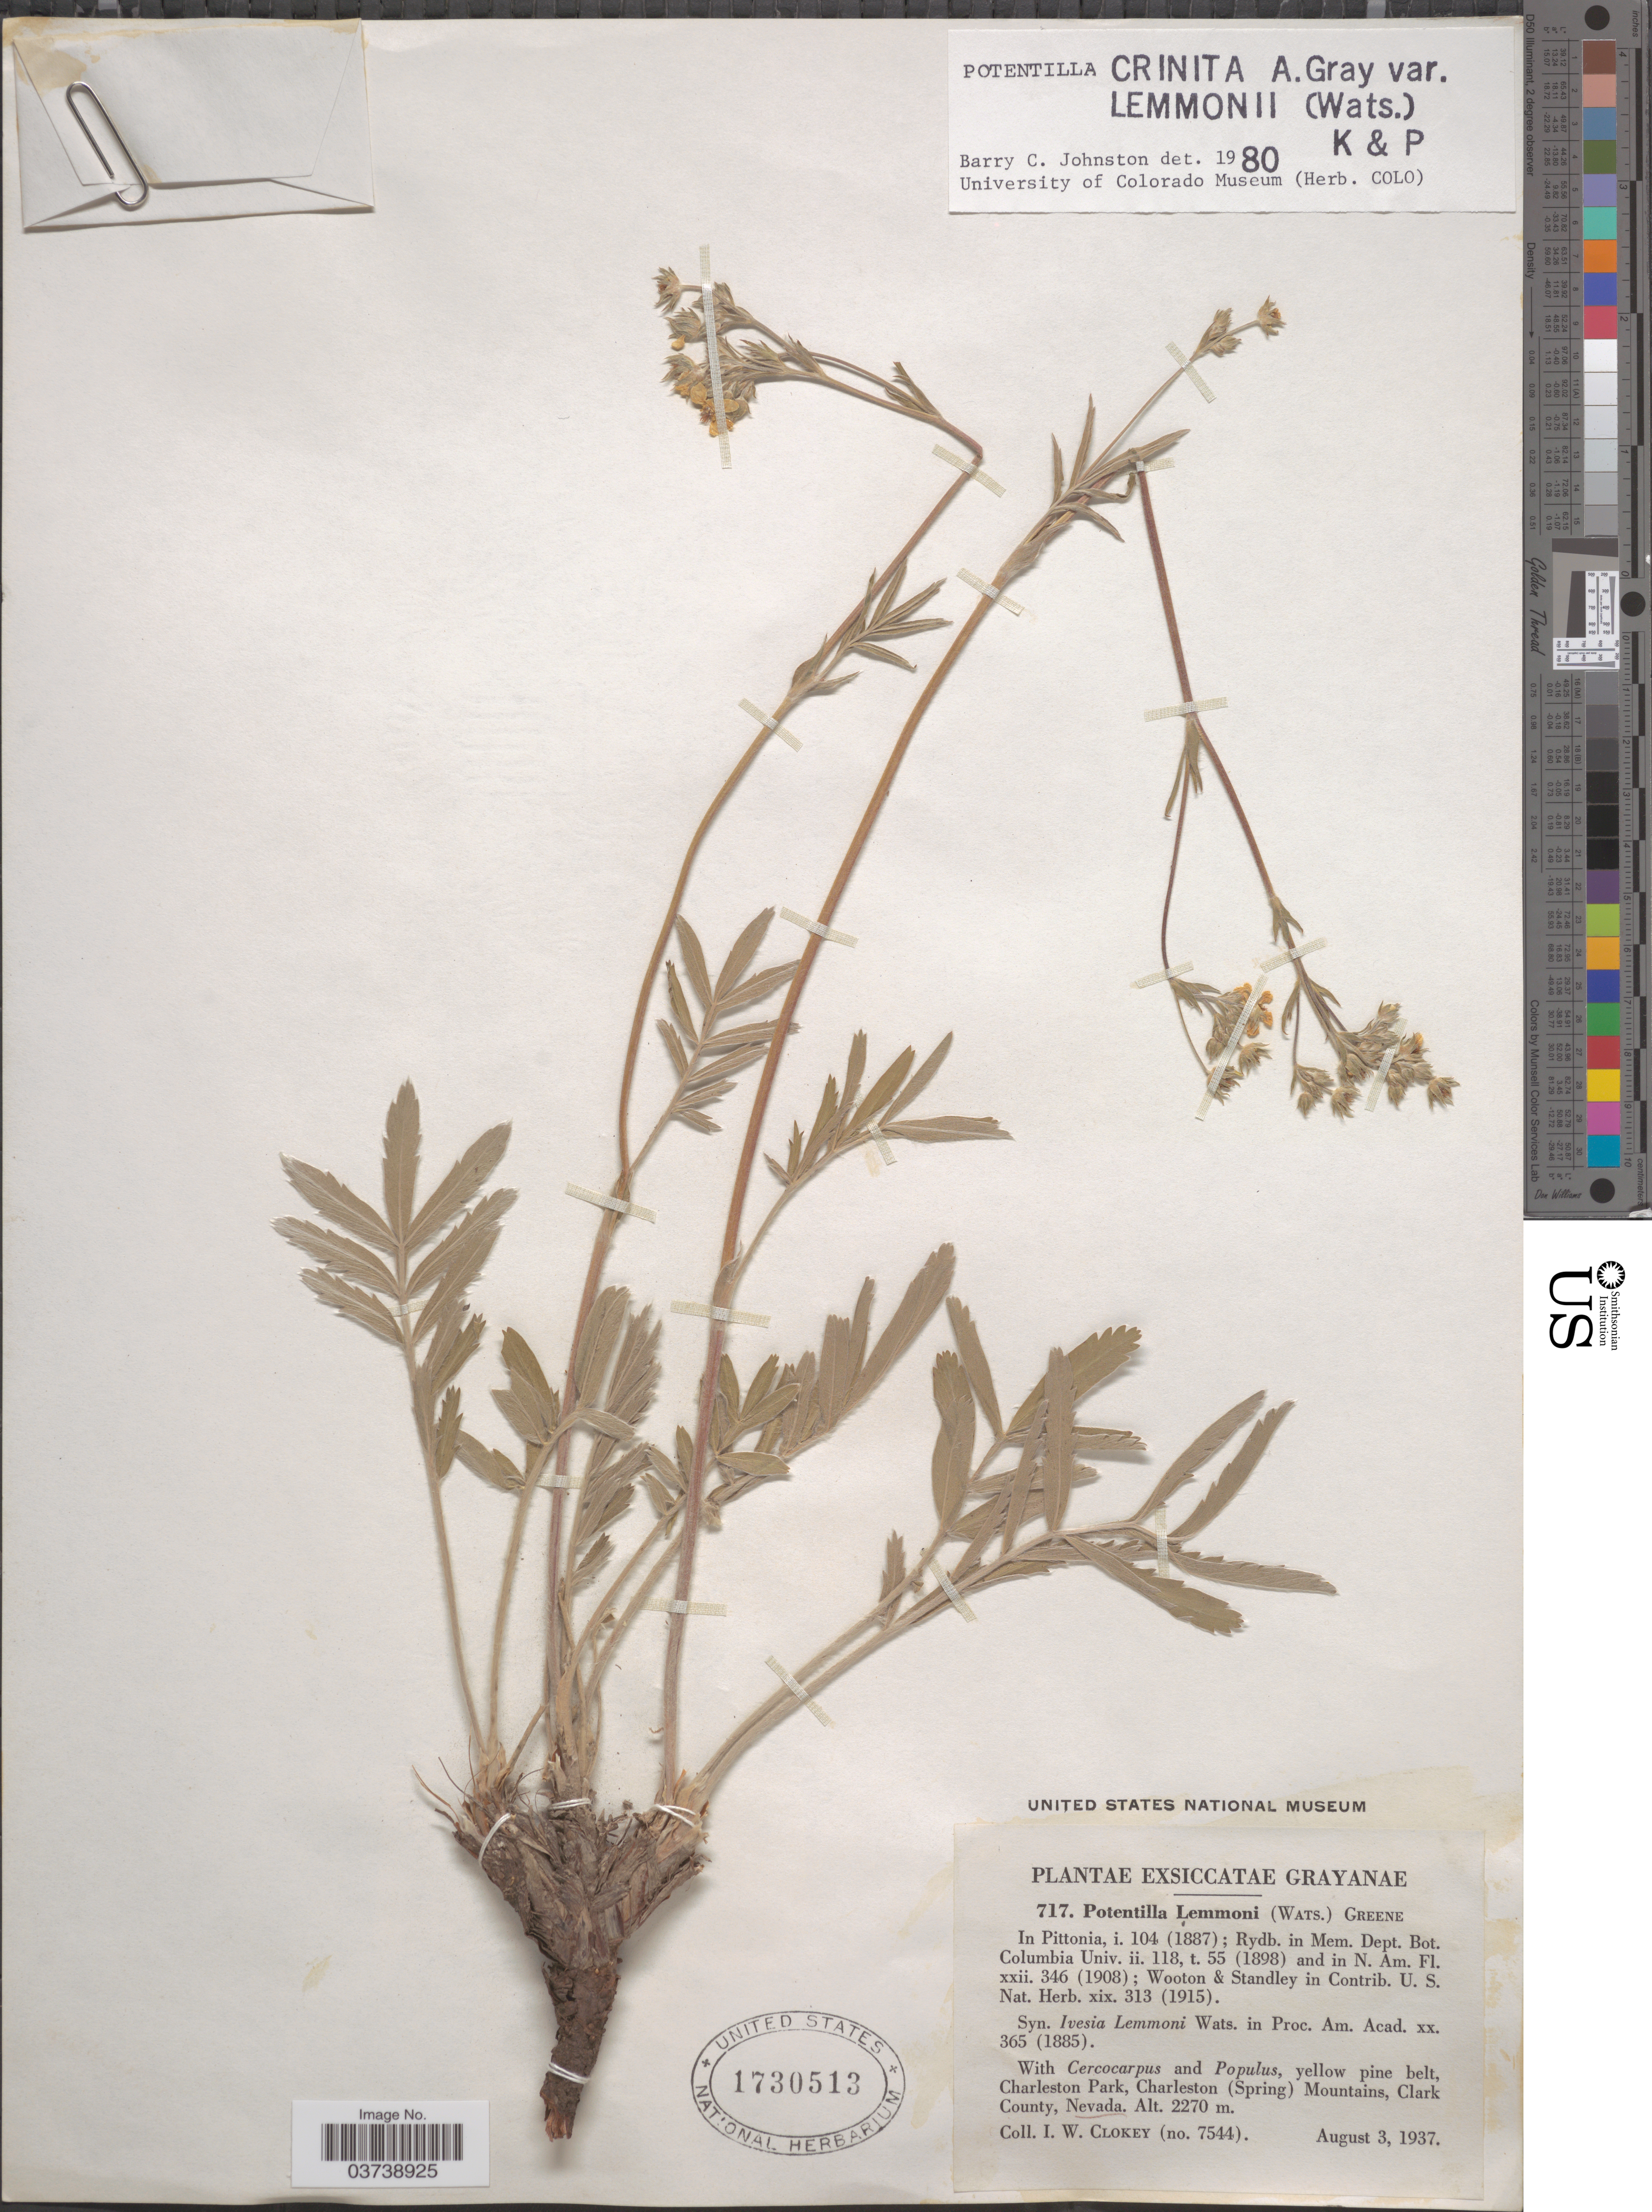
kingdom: Plantae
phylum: Tracheophyta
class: Magnoliopsida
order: Rosales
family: Rosaceae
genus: Potentilla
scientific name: Potentilla crinita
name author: A. Gray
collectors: I. W. Clokey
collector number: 7544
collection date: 1937-08-03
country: United States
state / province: Nevada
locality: Grayanae [unsure placement]. Charleston Park, Charleston (Spring) Mountains, Clark County.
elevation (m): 2270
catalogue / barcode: US 1730513